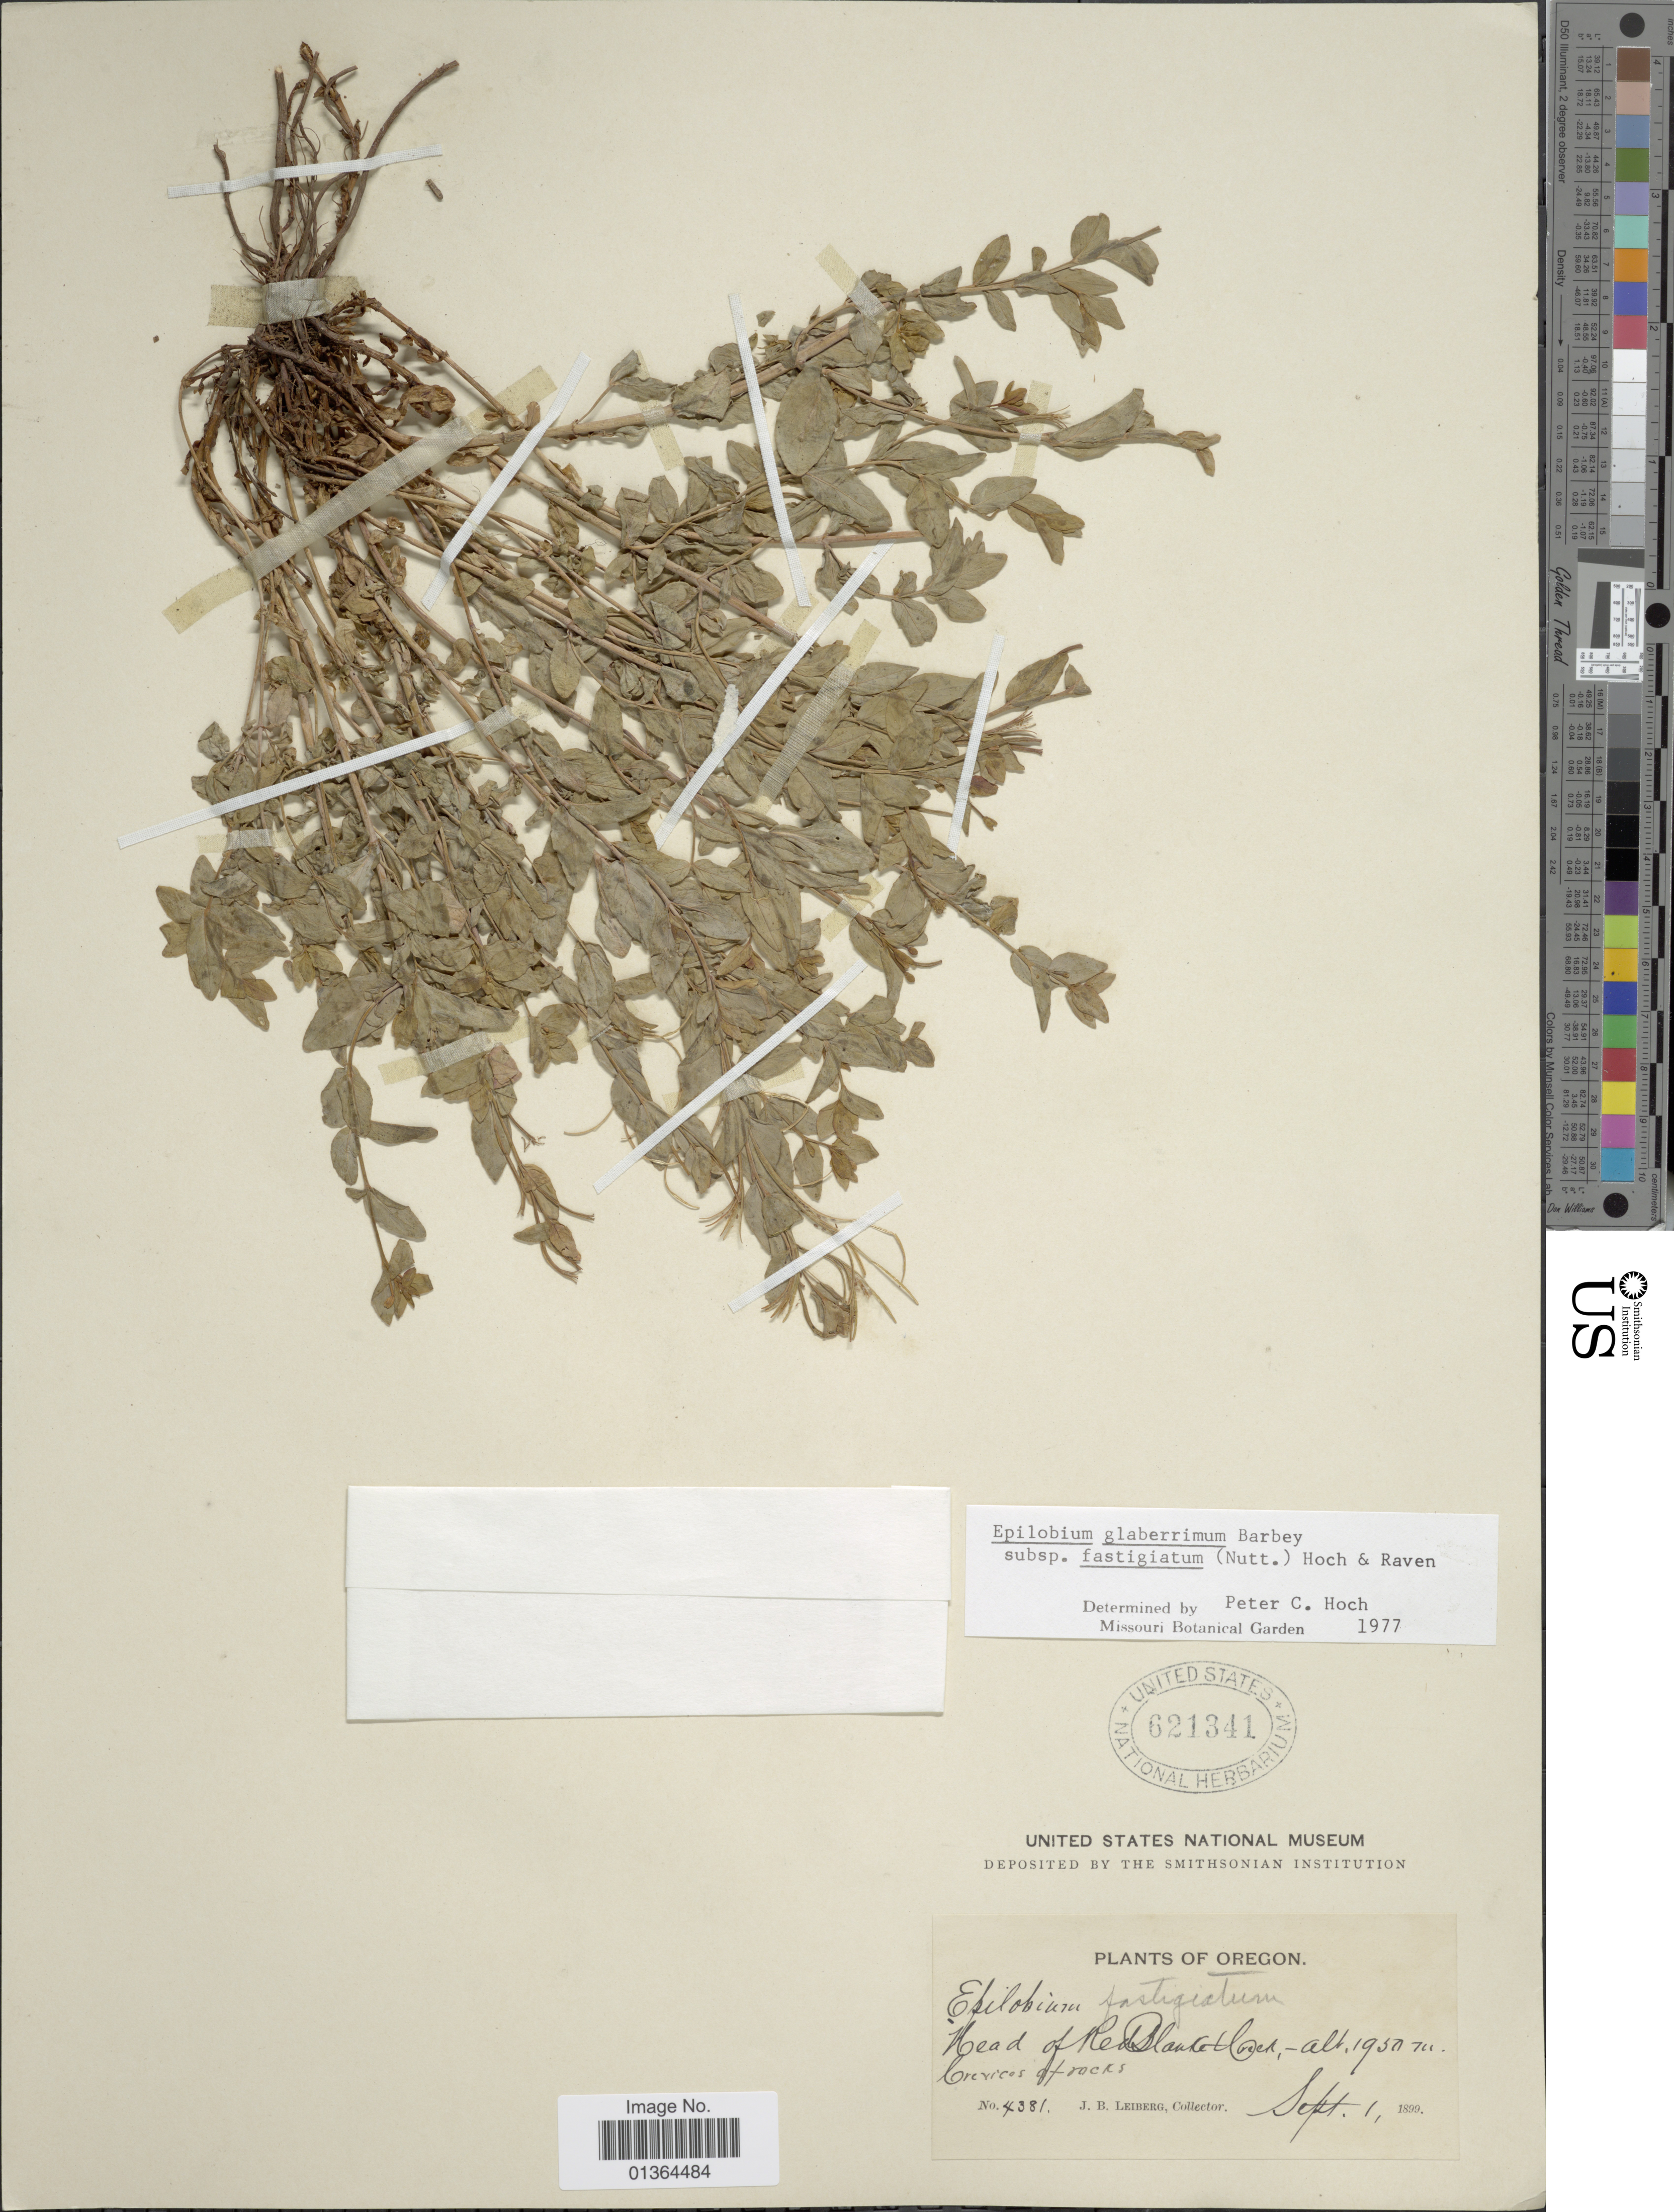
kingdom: Plantae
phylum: Tracheophyta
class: Magnoliopsida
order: Myrtales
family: Onagraceae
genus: Epilobium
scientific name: Epilobium glaberrimum subsp. fastigiatum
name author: (Nutt.) Hoch & P.H. Raven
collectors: J. B. Leiberg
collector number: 4381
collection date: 1899-09-01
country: United States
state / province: Oregon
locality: Head of Red Blanket Creek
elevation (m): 1950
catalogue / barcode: US 621341